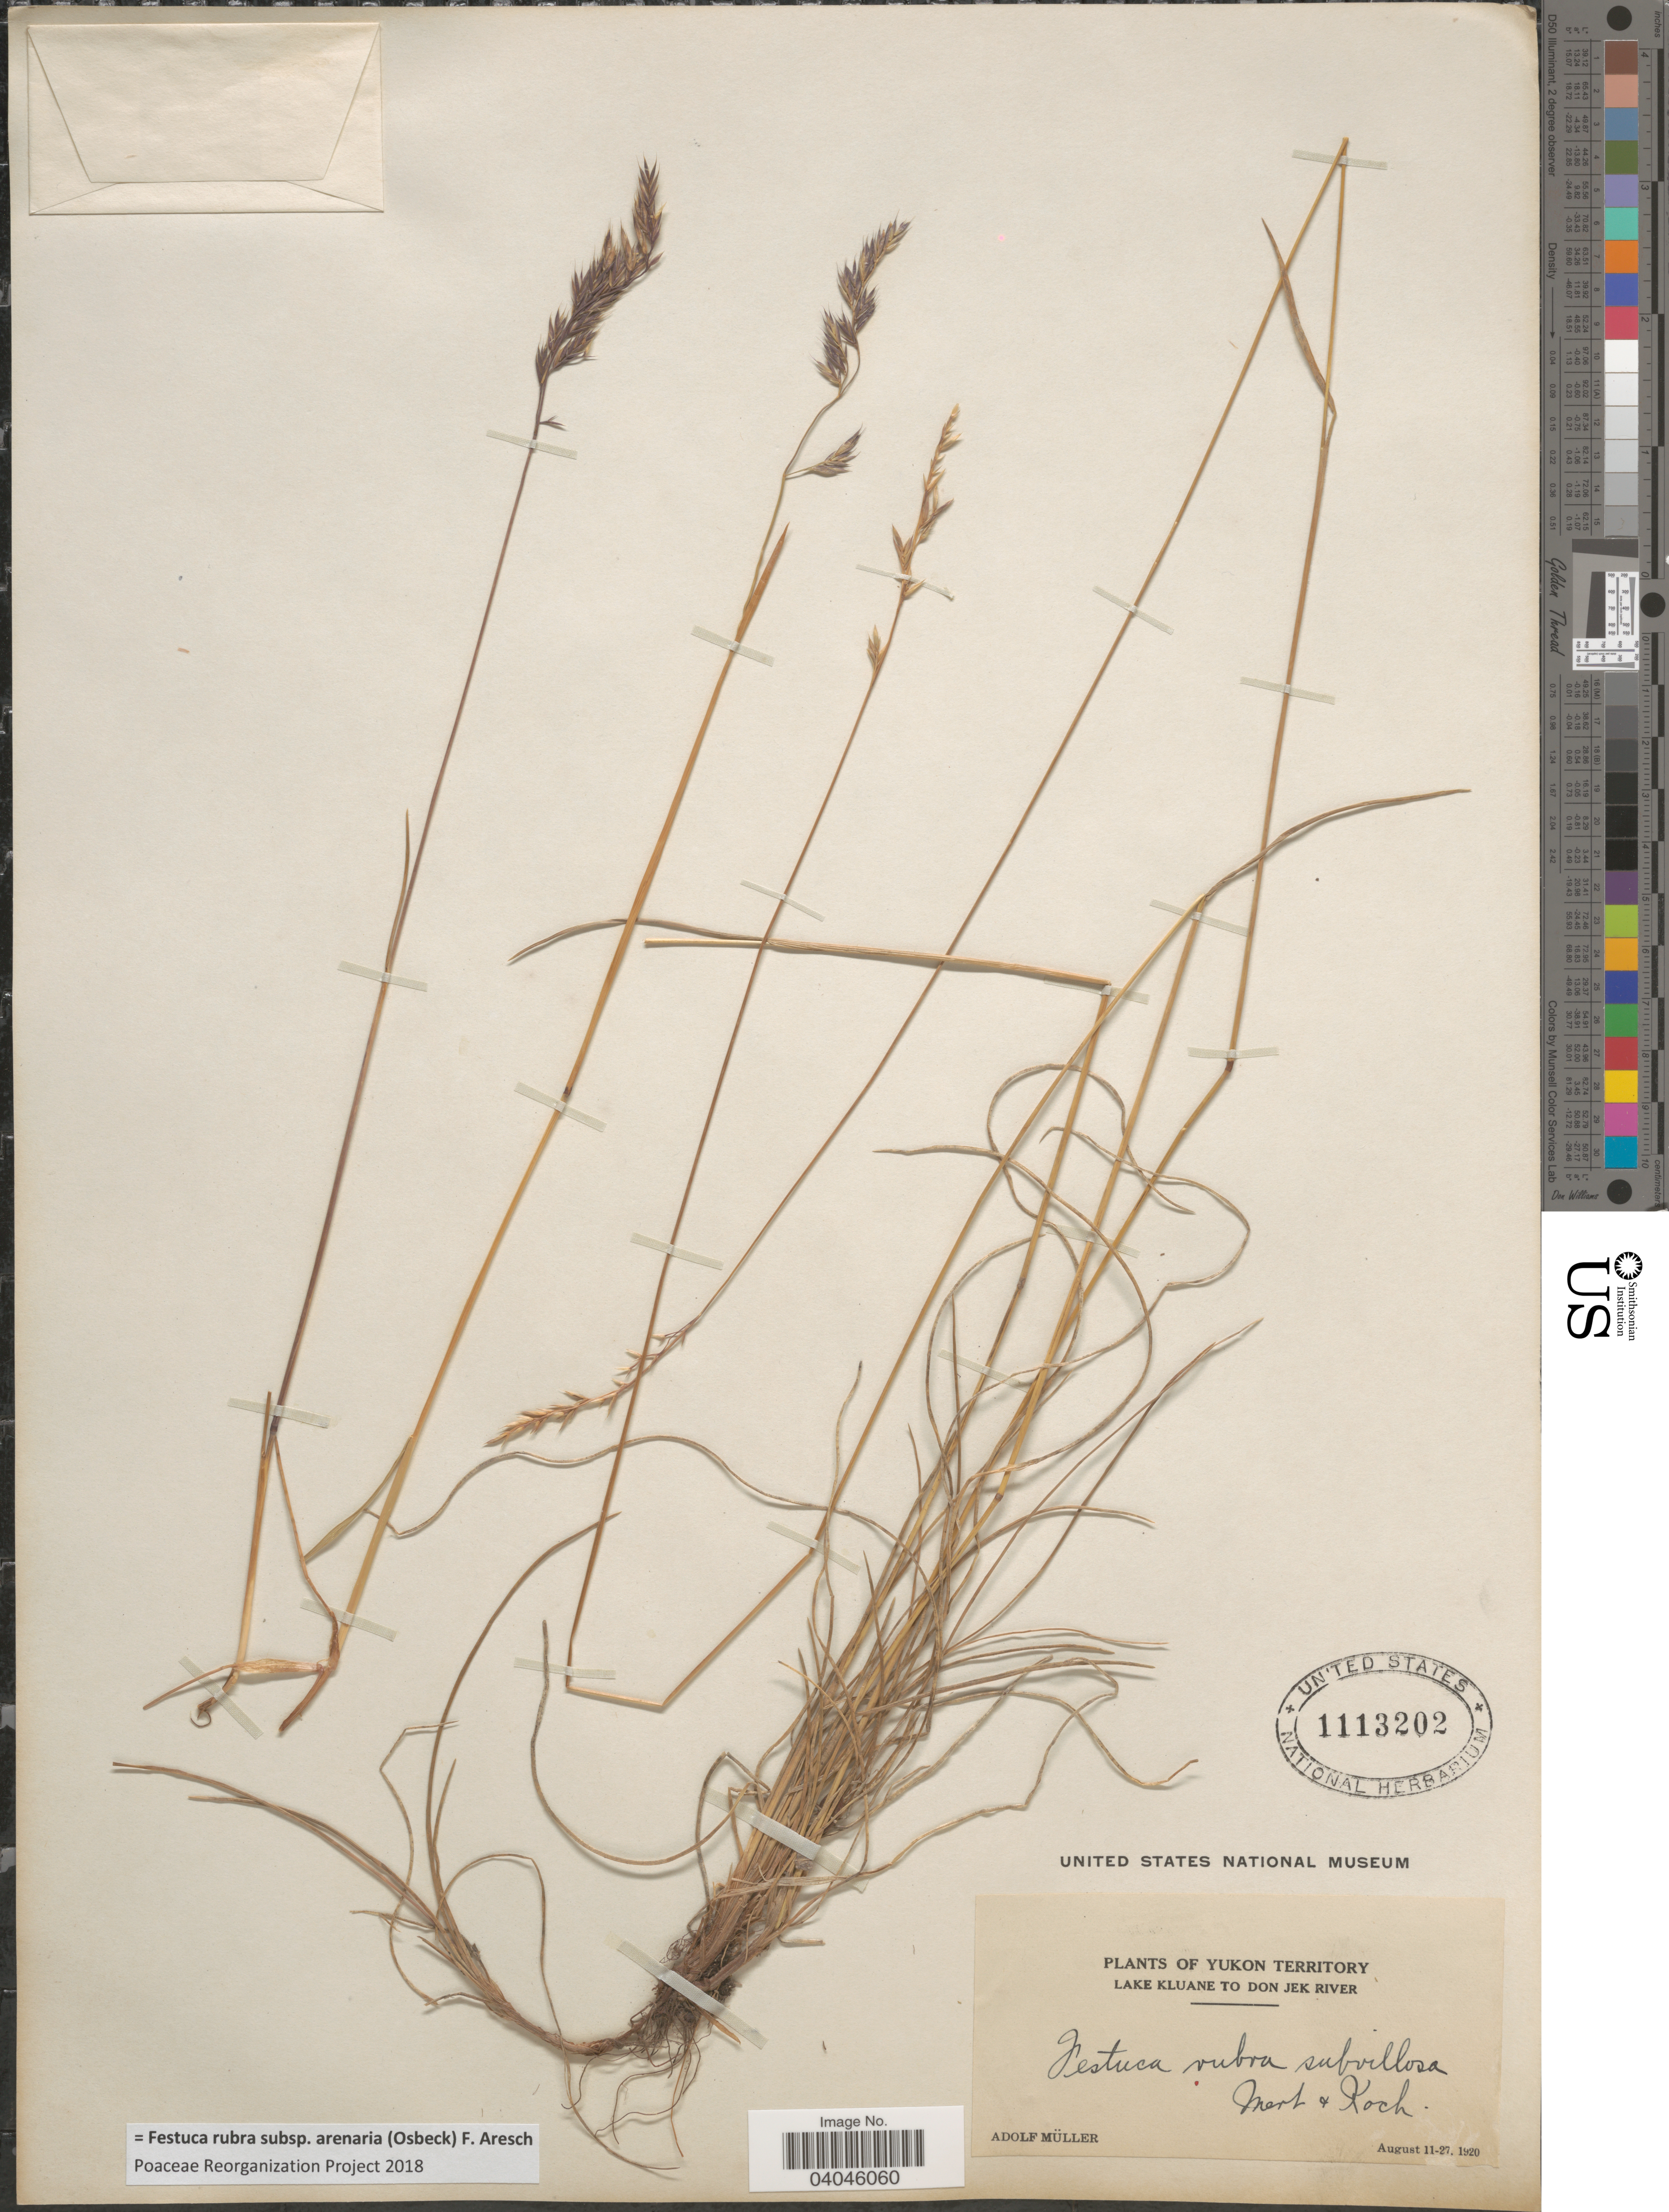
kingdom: Plantae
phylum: Tracheophyta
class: Liliopsida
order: Poales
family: Poaceae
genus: Festuca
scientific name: Festuca rubra subsp. arenaria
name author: (Osbeck) F. Aresch.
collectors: A. Muller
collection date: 1920-08-11/1920-08-27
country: Canada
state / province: Yukon Territory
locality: Lake Kluane to Don Jek River.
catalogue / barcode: US 1113202